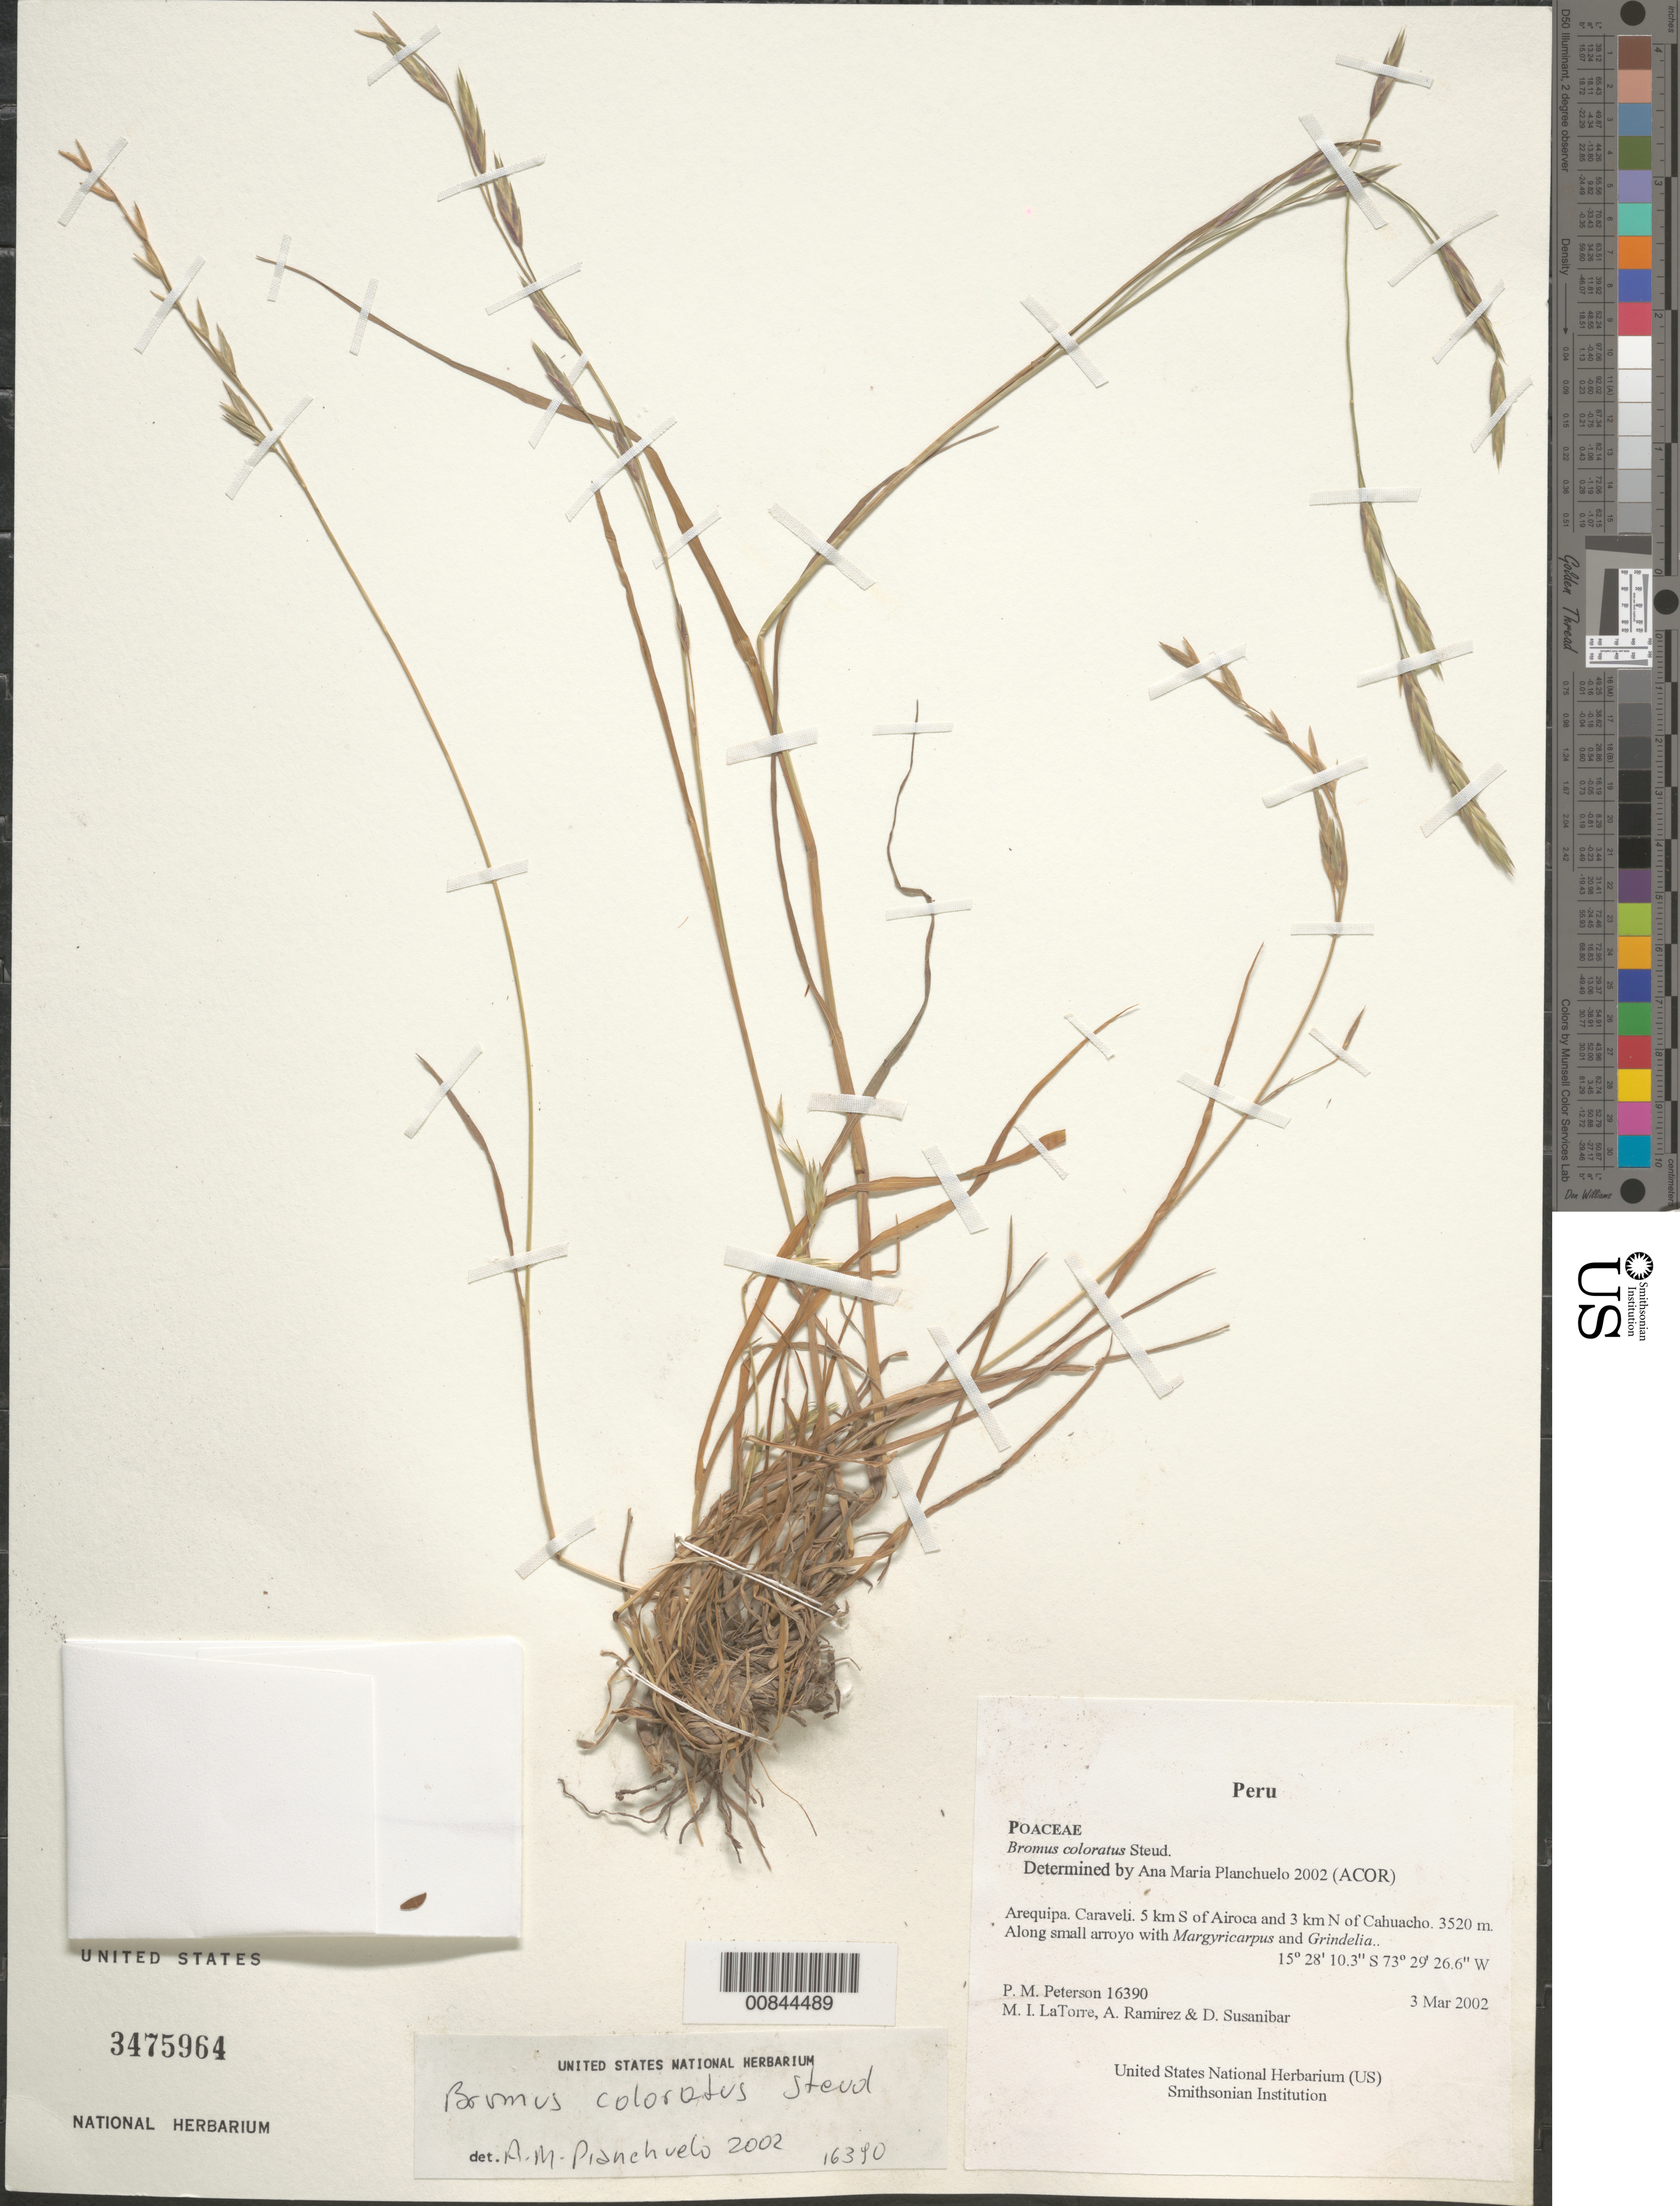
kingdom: Plantae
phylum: Tracheophyta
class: Liliopsida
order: Poales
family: Poaceae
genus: Bromus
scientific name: Bromus coloratus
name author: Steud.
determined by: Planchuelo, A. M.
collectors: P. M. Peterson, M. I. La Torre, A. Ramírez & D. Susanibar Cruz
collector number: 16390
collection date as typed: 03 Mar 2002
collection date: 2002-03-03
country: Peru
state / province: Arequipa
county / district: Caravelí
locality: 5 km S of Airoca and 3 km N of Cahuacho.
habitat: Along small arroyo with ~Margyricarpus and Grindelia~.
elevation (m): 3520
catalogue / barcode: US 3475964